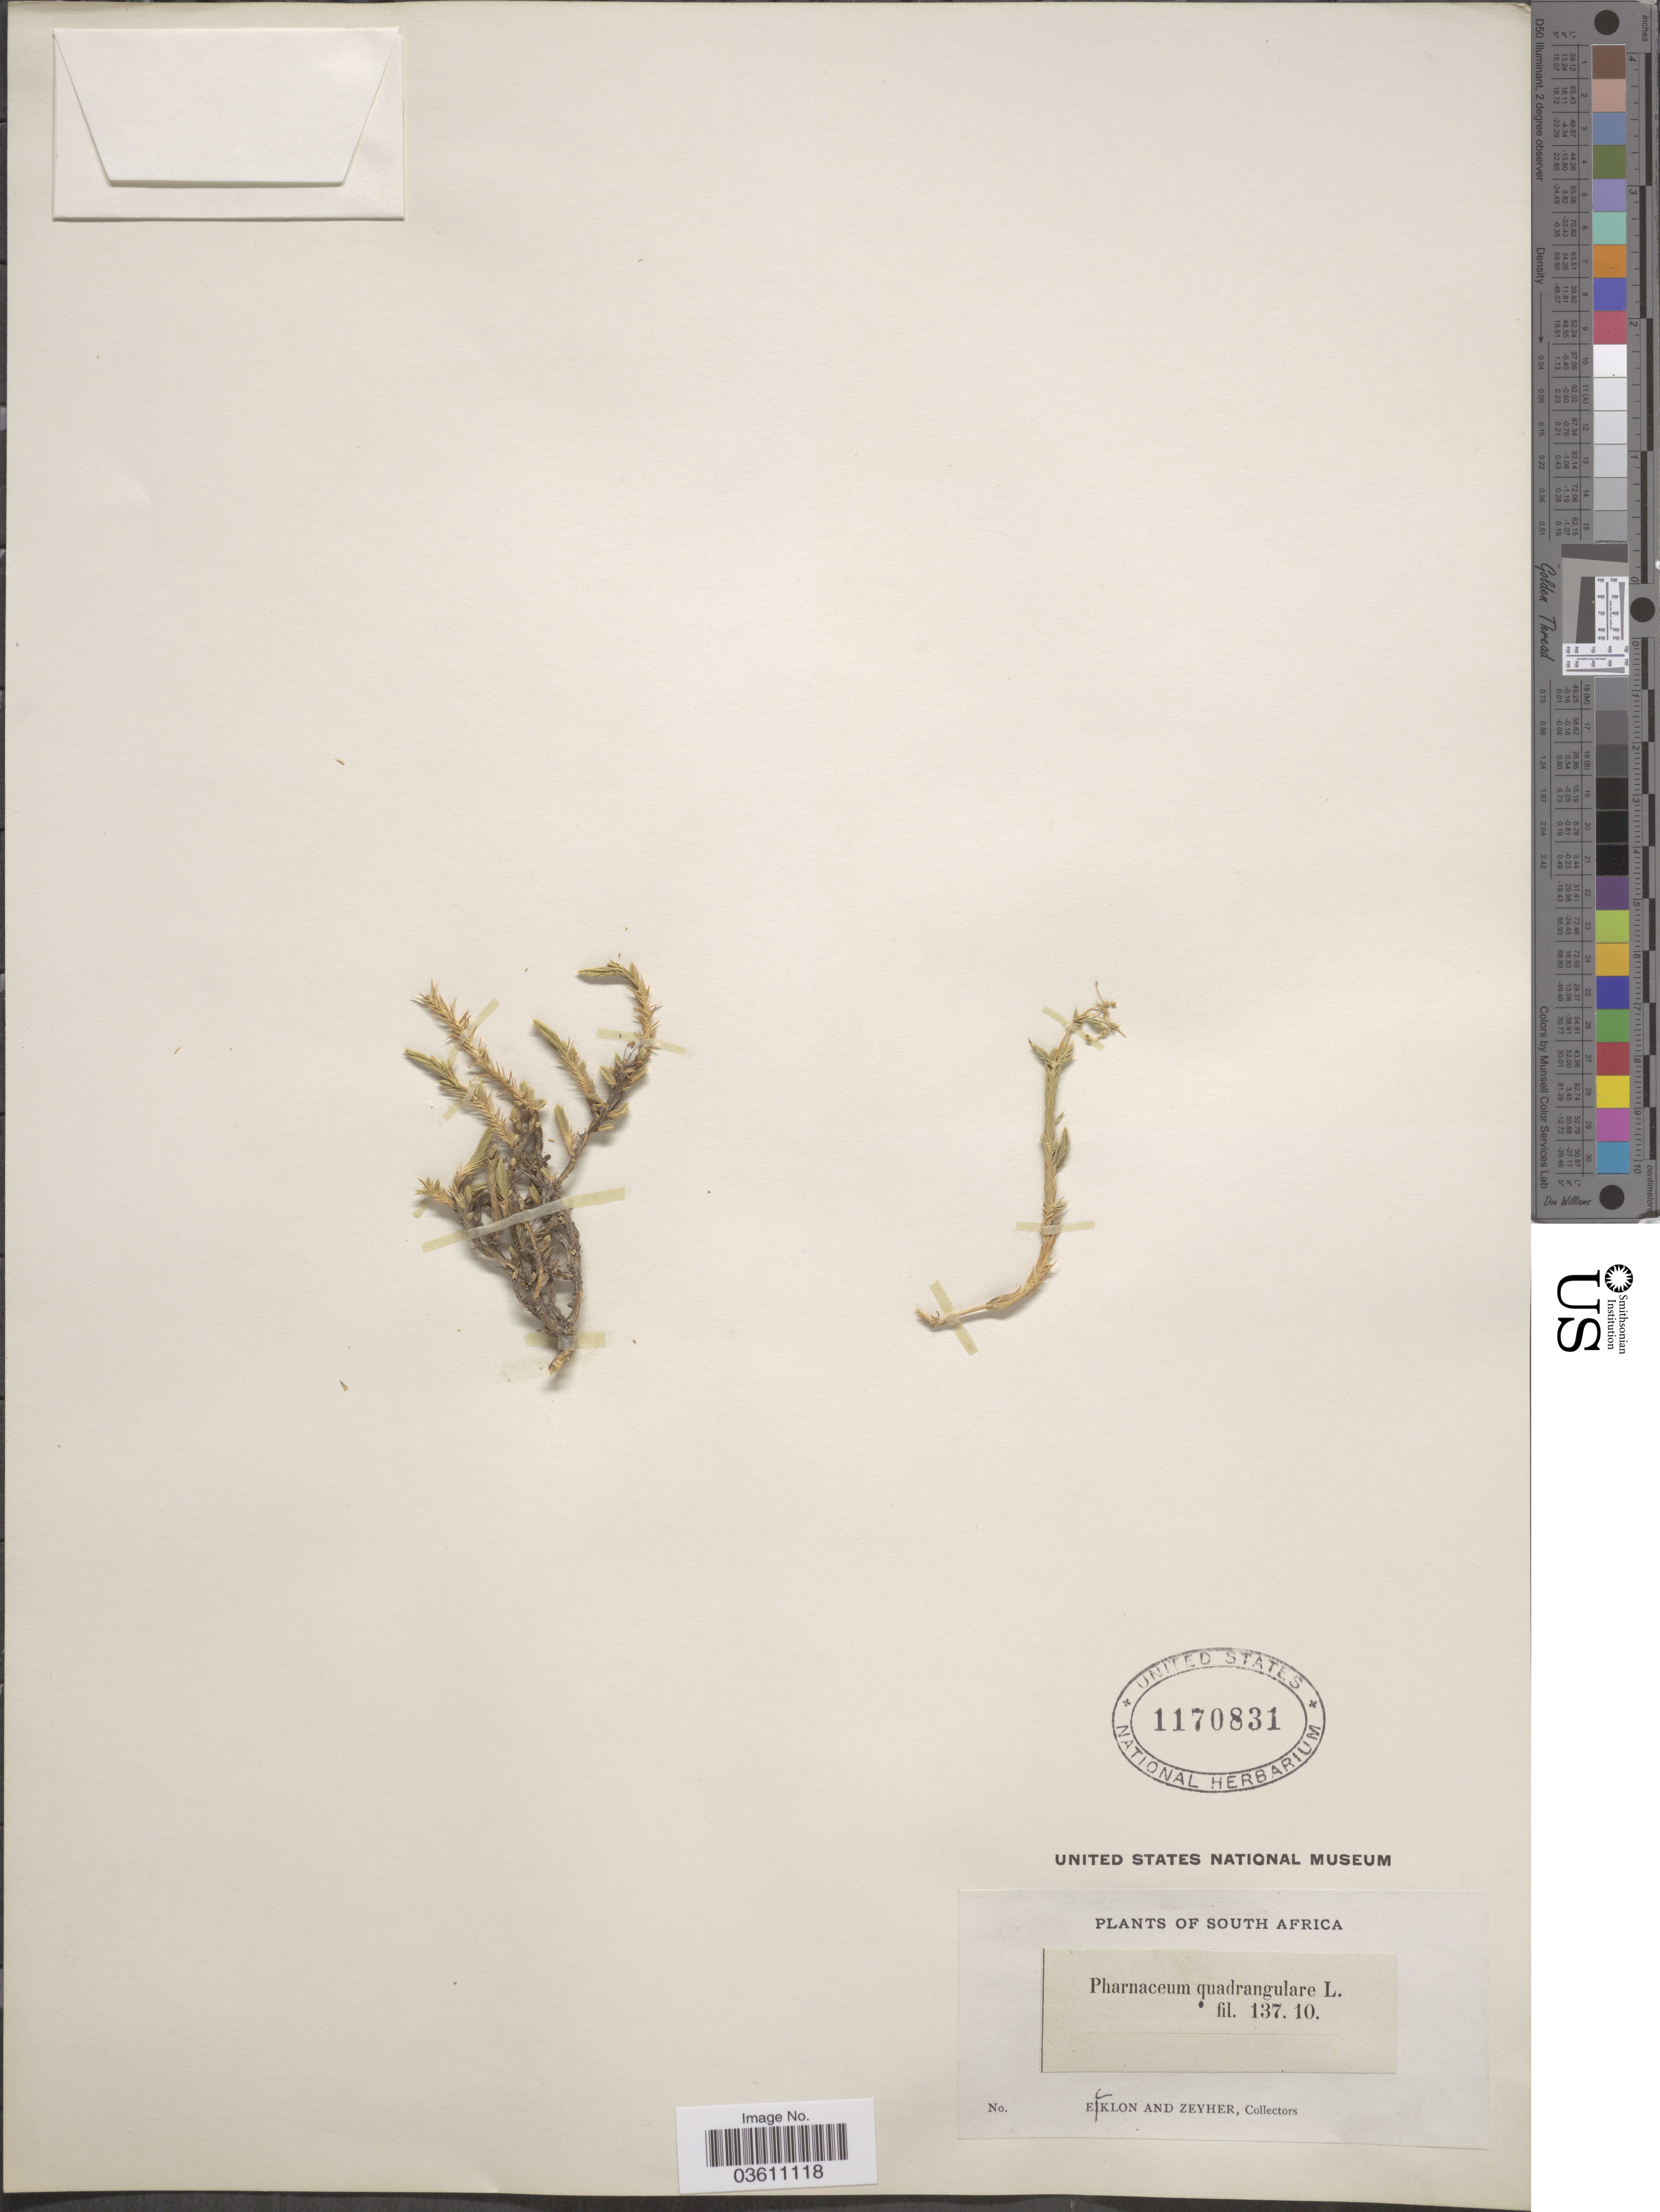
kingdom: Plantae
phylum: Tracheophyta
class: Magnoliopsida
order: Caryophyllales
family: Molluginaceae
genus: Psammotropha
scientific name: Psammotropha quadrangularis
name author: (L. f.) Fenzl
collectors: -. Ecklon & -. Zeyher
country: South Africa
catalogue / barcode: US 1170831